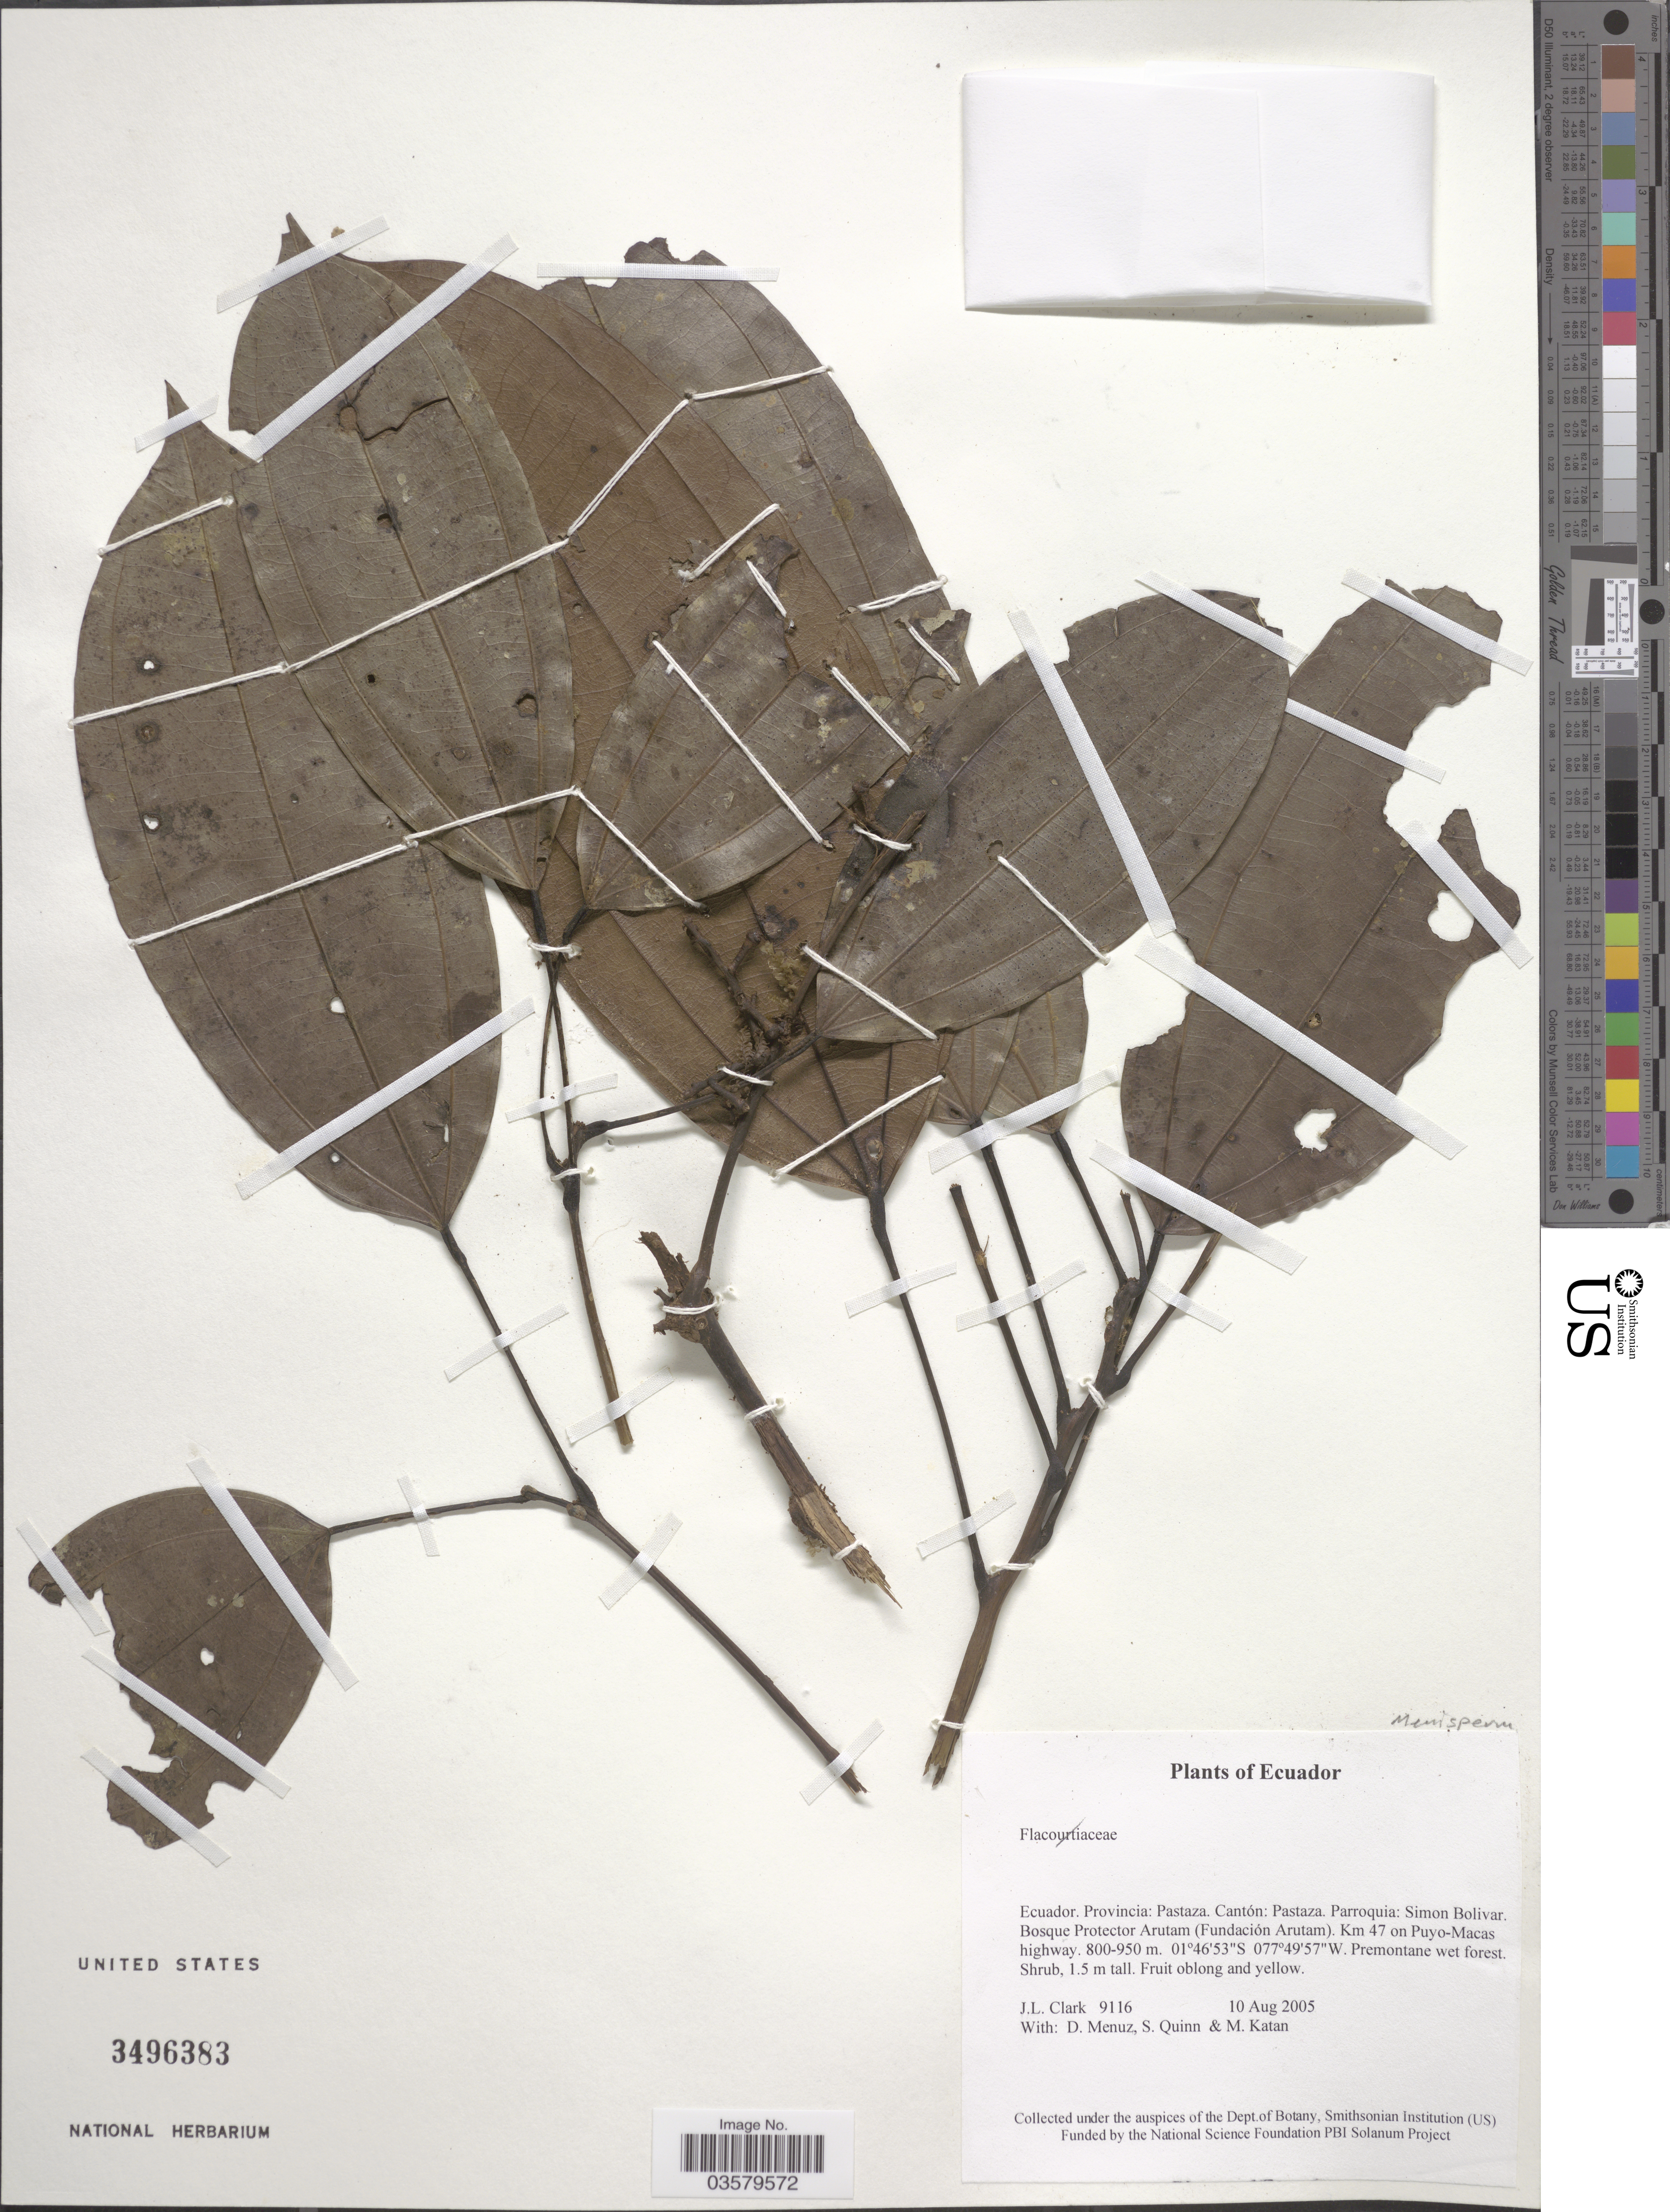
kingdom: Plantae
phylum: Tracheophyta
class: Magnoliopsida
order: Ranunculales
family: Menispermaceae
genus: Anomospermum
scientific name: Anomospermum sp.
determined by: Acevedo-Rodríguez, P., (BOT), Smithsonian Institution - National Museum of Natural History (UNITED STATES)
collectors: J. L. Clark, D. Menuz, S. Quinn & M. Katan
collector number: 9116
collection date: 2005-08-10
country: Ecuador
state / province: Pastaza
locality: Cantón: Pastaza. Parroquia: Simon Bolivar. Bosque Protector Arutam (Fundación Arutam). Km 47 on Puyo-Macas highway.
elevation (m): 800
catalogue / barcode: US 3496383